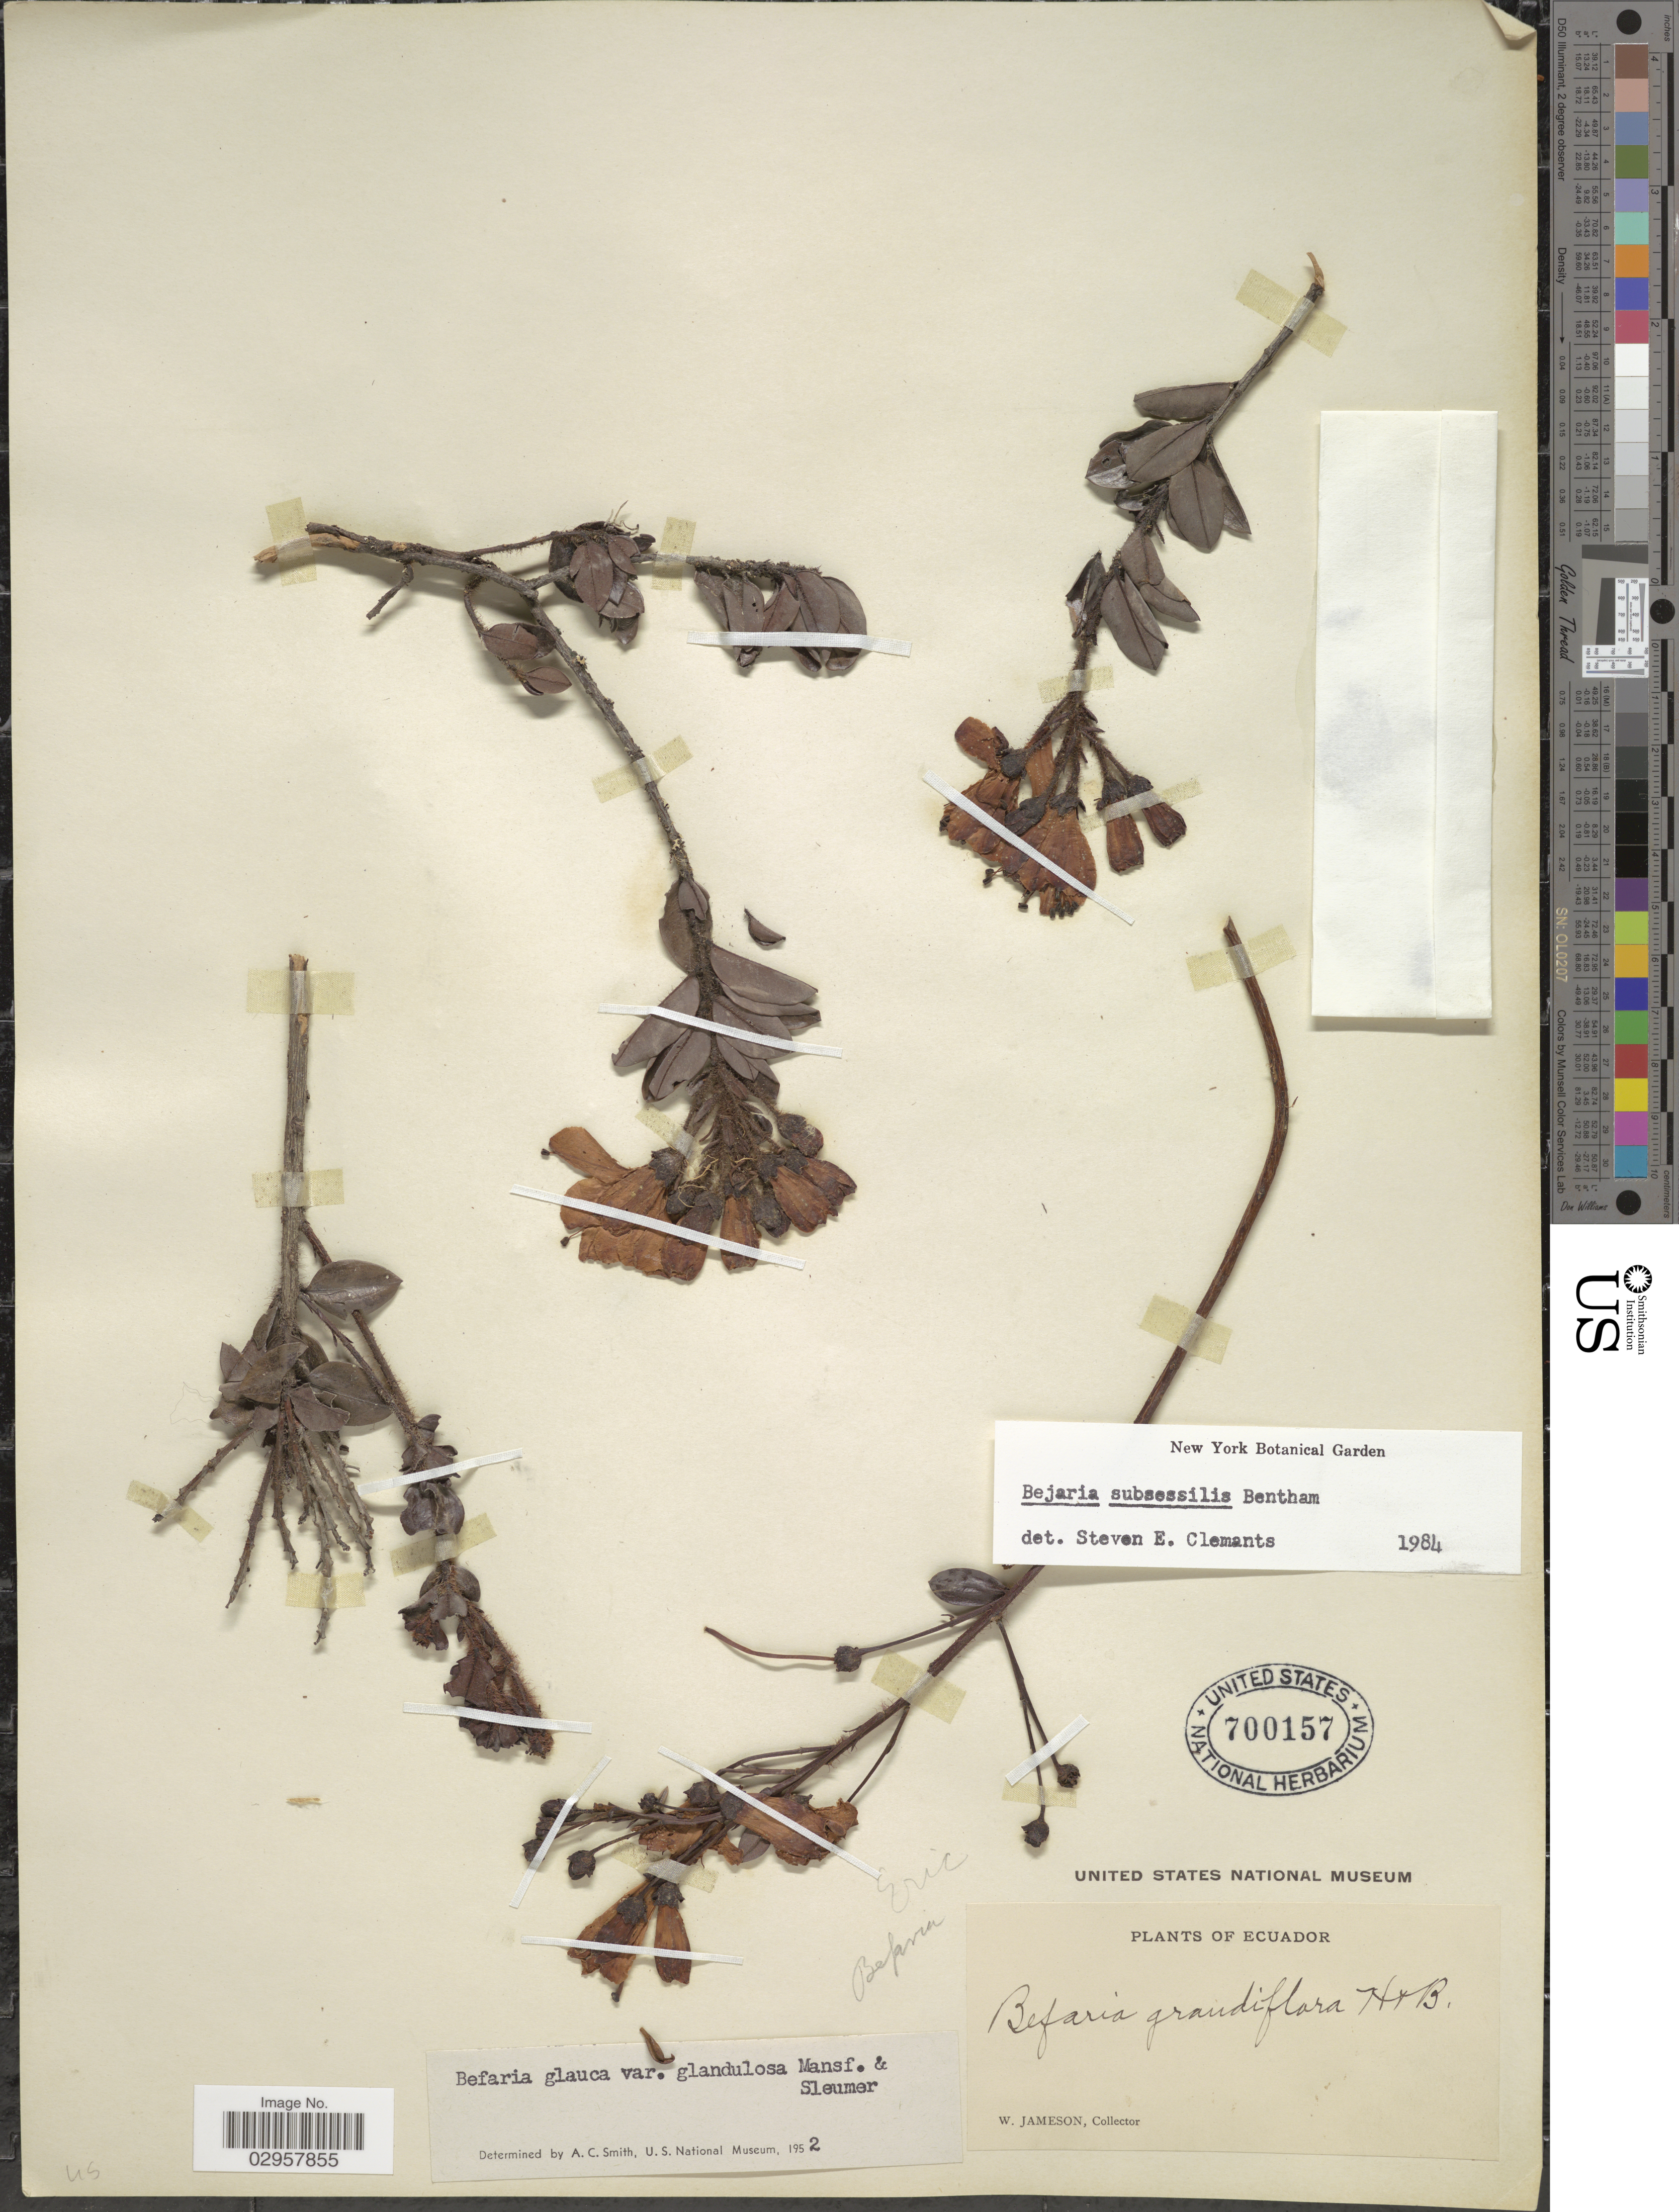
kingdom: Plantae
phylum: Tracheophyta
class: Magnoliopsida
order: Ericales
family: Ericaceae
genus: Bejaria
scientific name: Bejaria subsessilis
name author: Benth.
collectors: W. Jameson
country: Ecuador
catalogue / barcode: US 700157